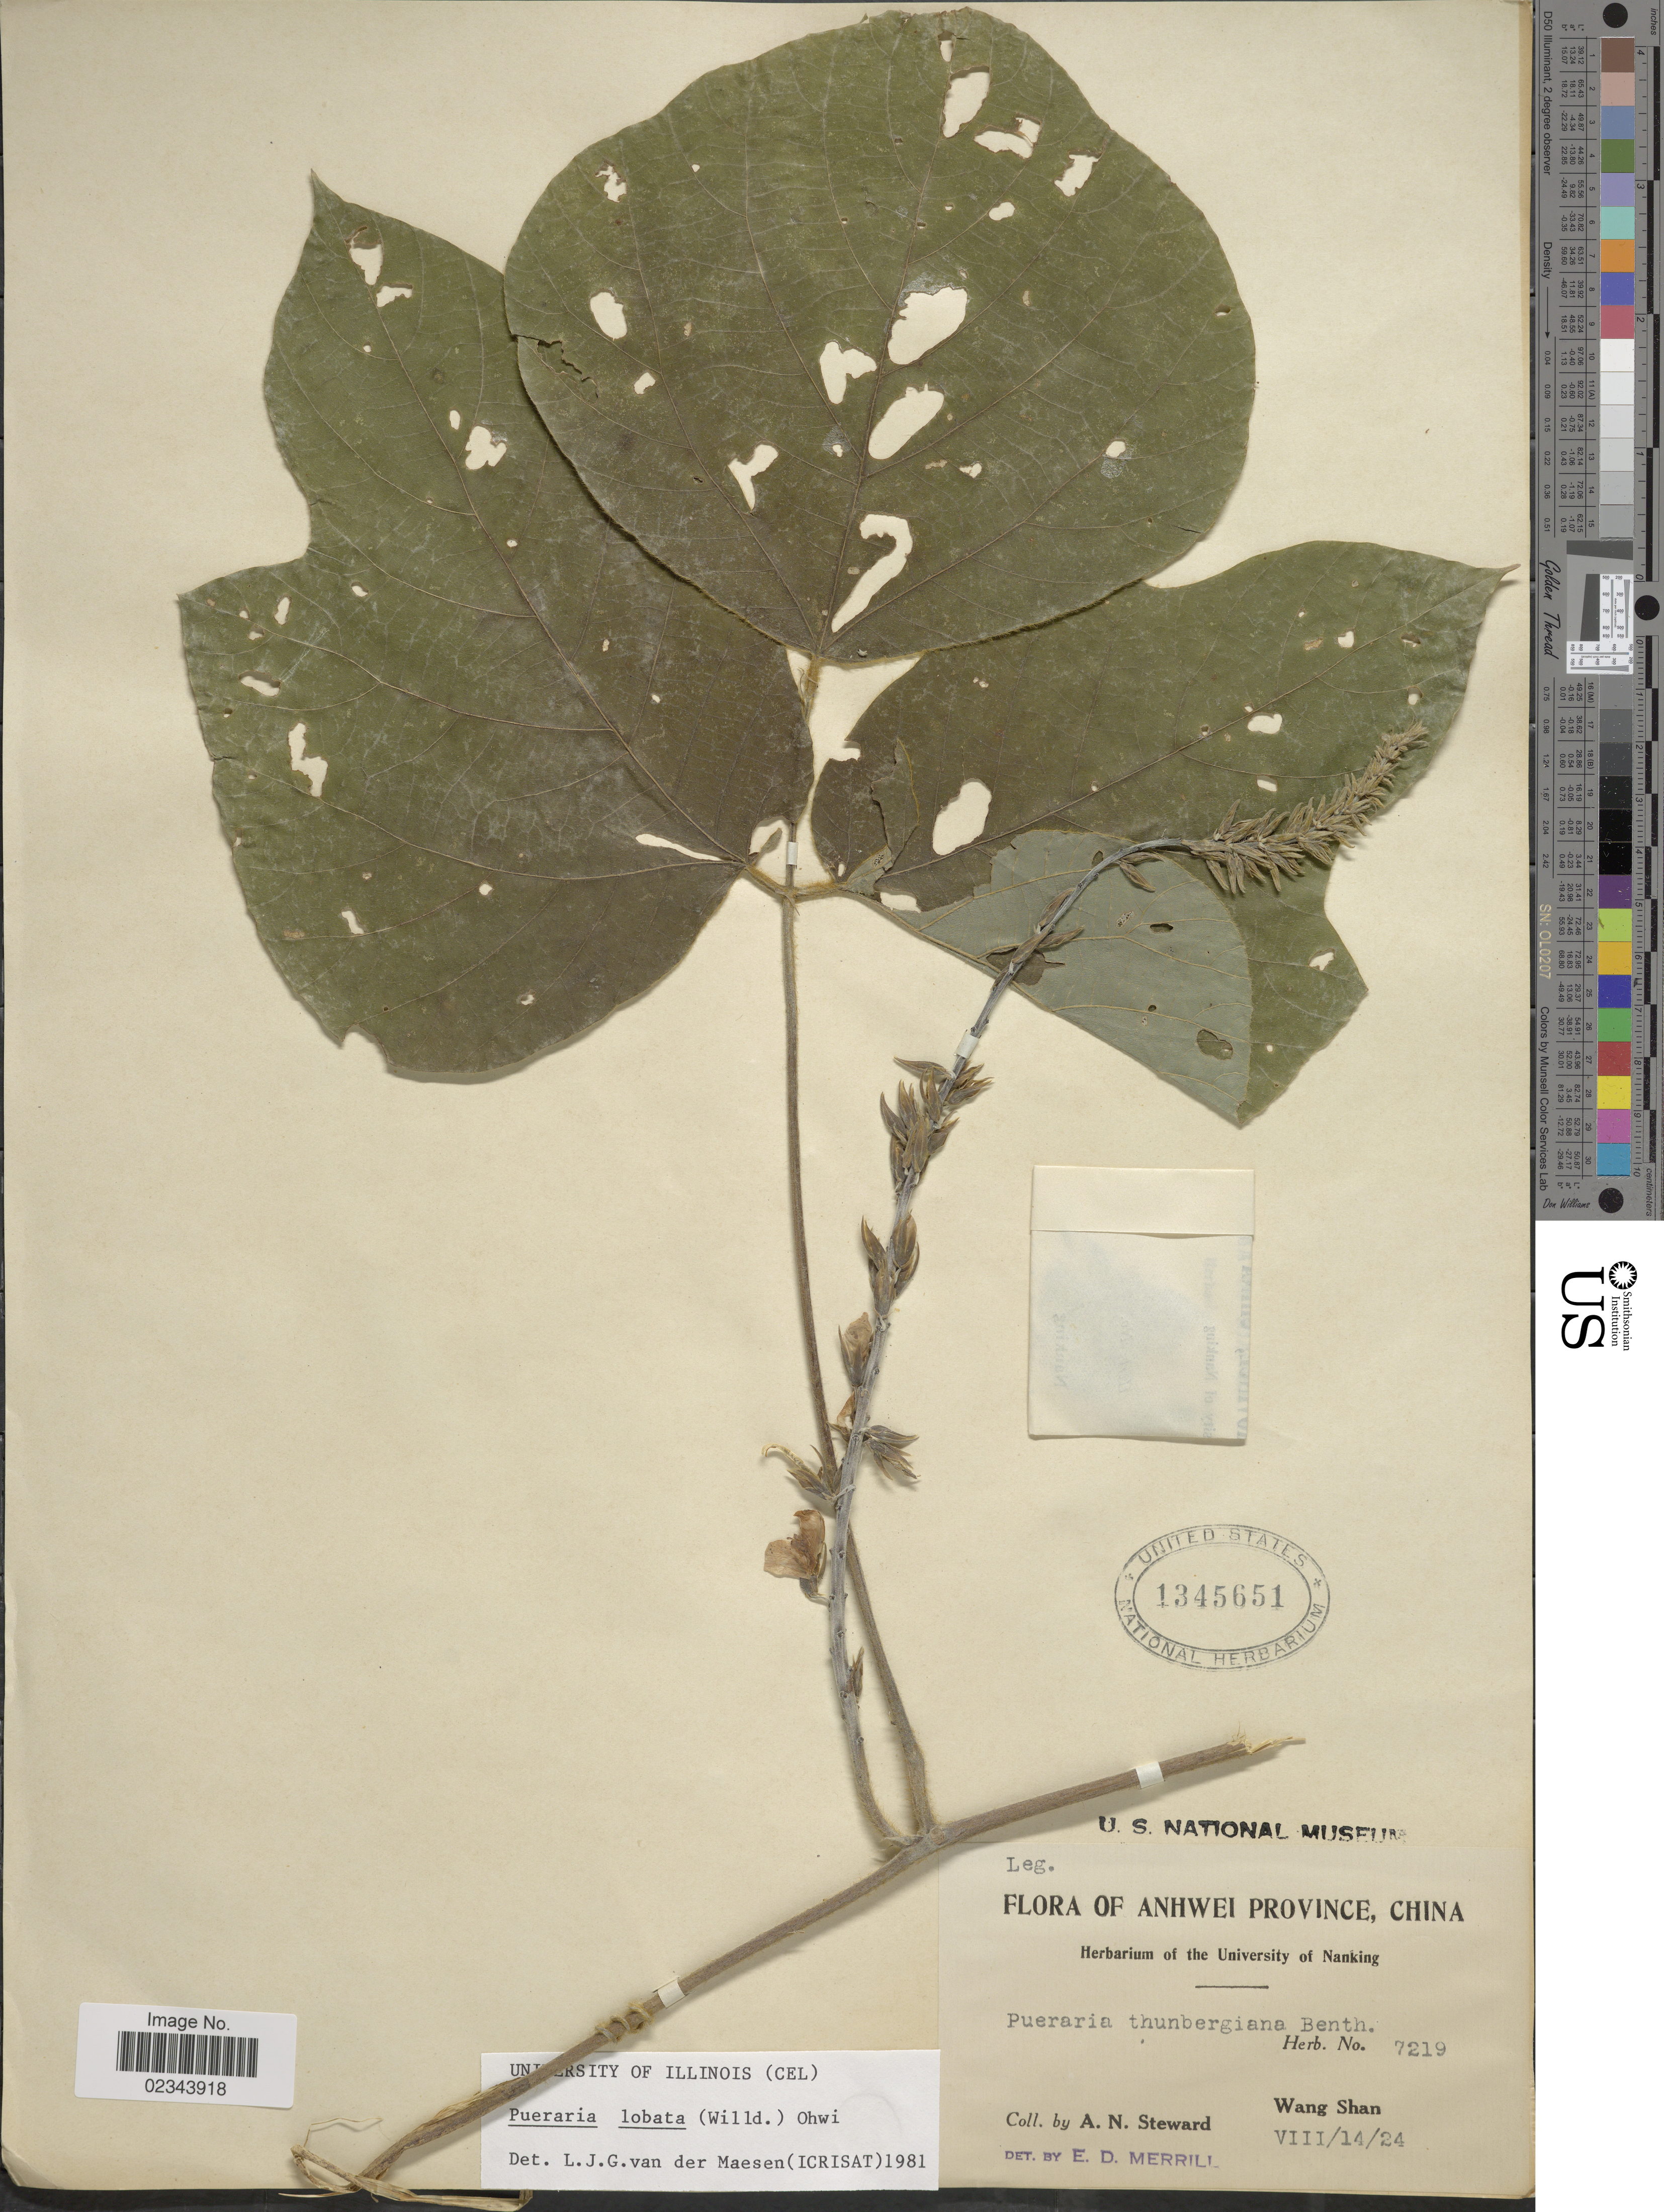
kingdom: Plantae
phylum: Tracheophyta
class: Magnoliopsida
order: Fabales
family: Fabaceae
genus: Pueraria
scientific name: Pueraria lobata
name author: (Willd.) Ohwi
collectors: A. N. Steward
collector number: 7219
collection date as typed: Transcribed d/m/y: 14/8/24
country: China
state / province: Anhui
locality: Anhwei Province, Wang Shan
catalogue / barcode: US 1345651